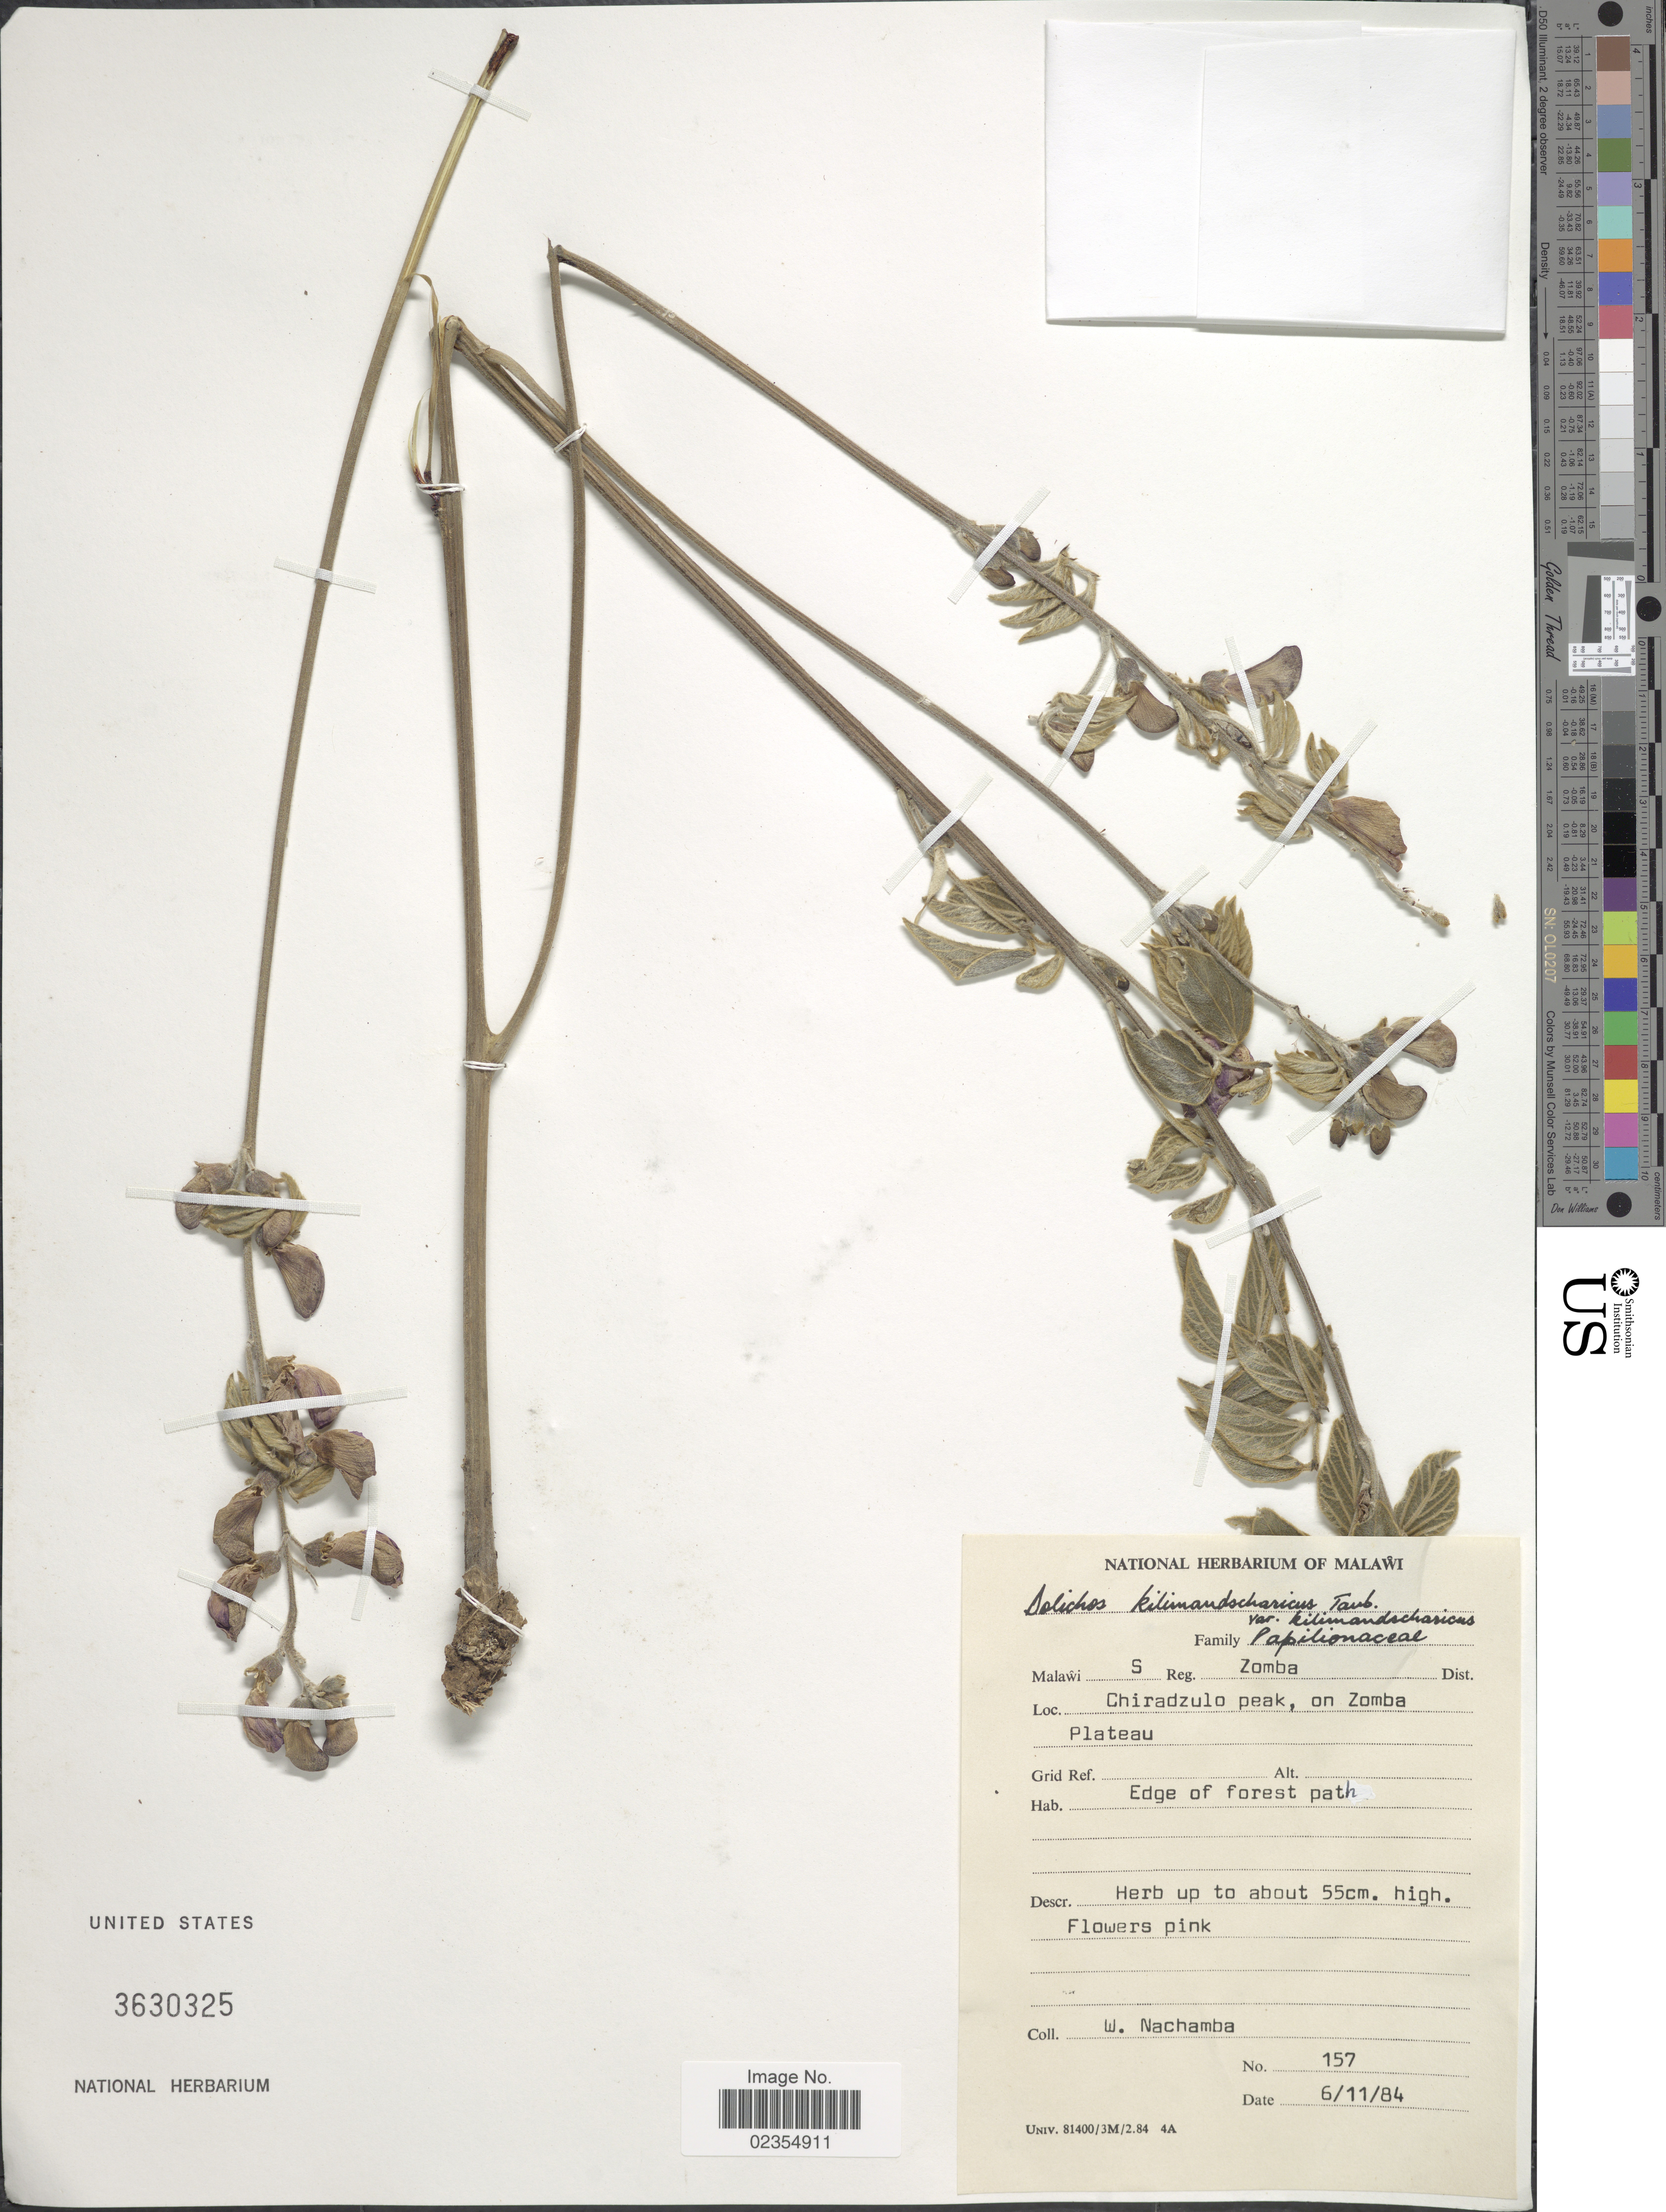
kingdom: Plantae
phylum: Tracheophyta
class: Magnoliopsida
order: Fabales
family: Fabaceae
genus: Dolichos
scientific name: Dolichos kilimandscharicus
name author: Taub.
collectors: W. Nachamba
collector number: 157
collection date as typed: Transcribed d/m/y: 6/11/84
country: Malawi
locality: Malawi S. Reg. Zomba Dist. Chiradzulo peak, on Zomba Plateau, edge of forest path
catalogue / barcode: US 3630325